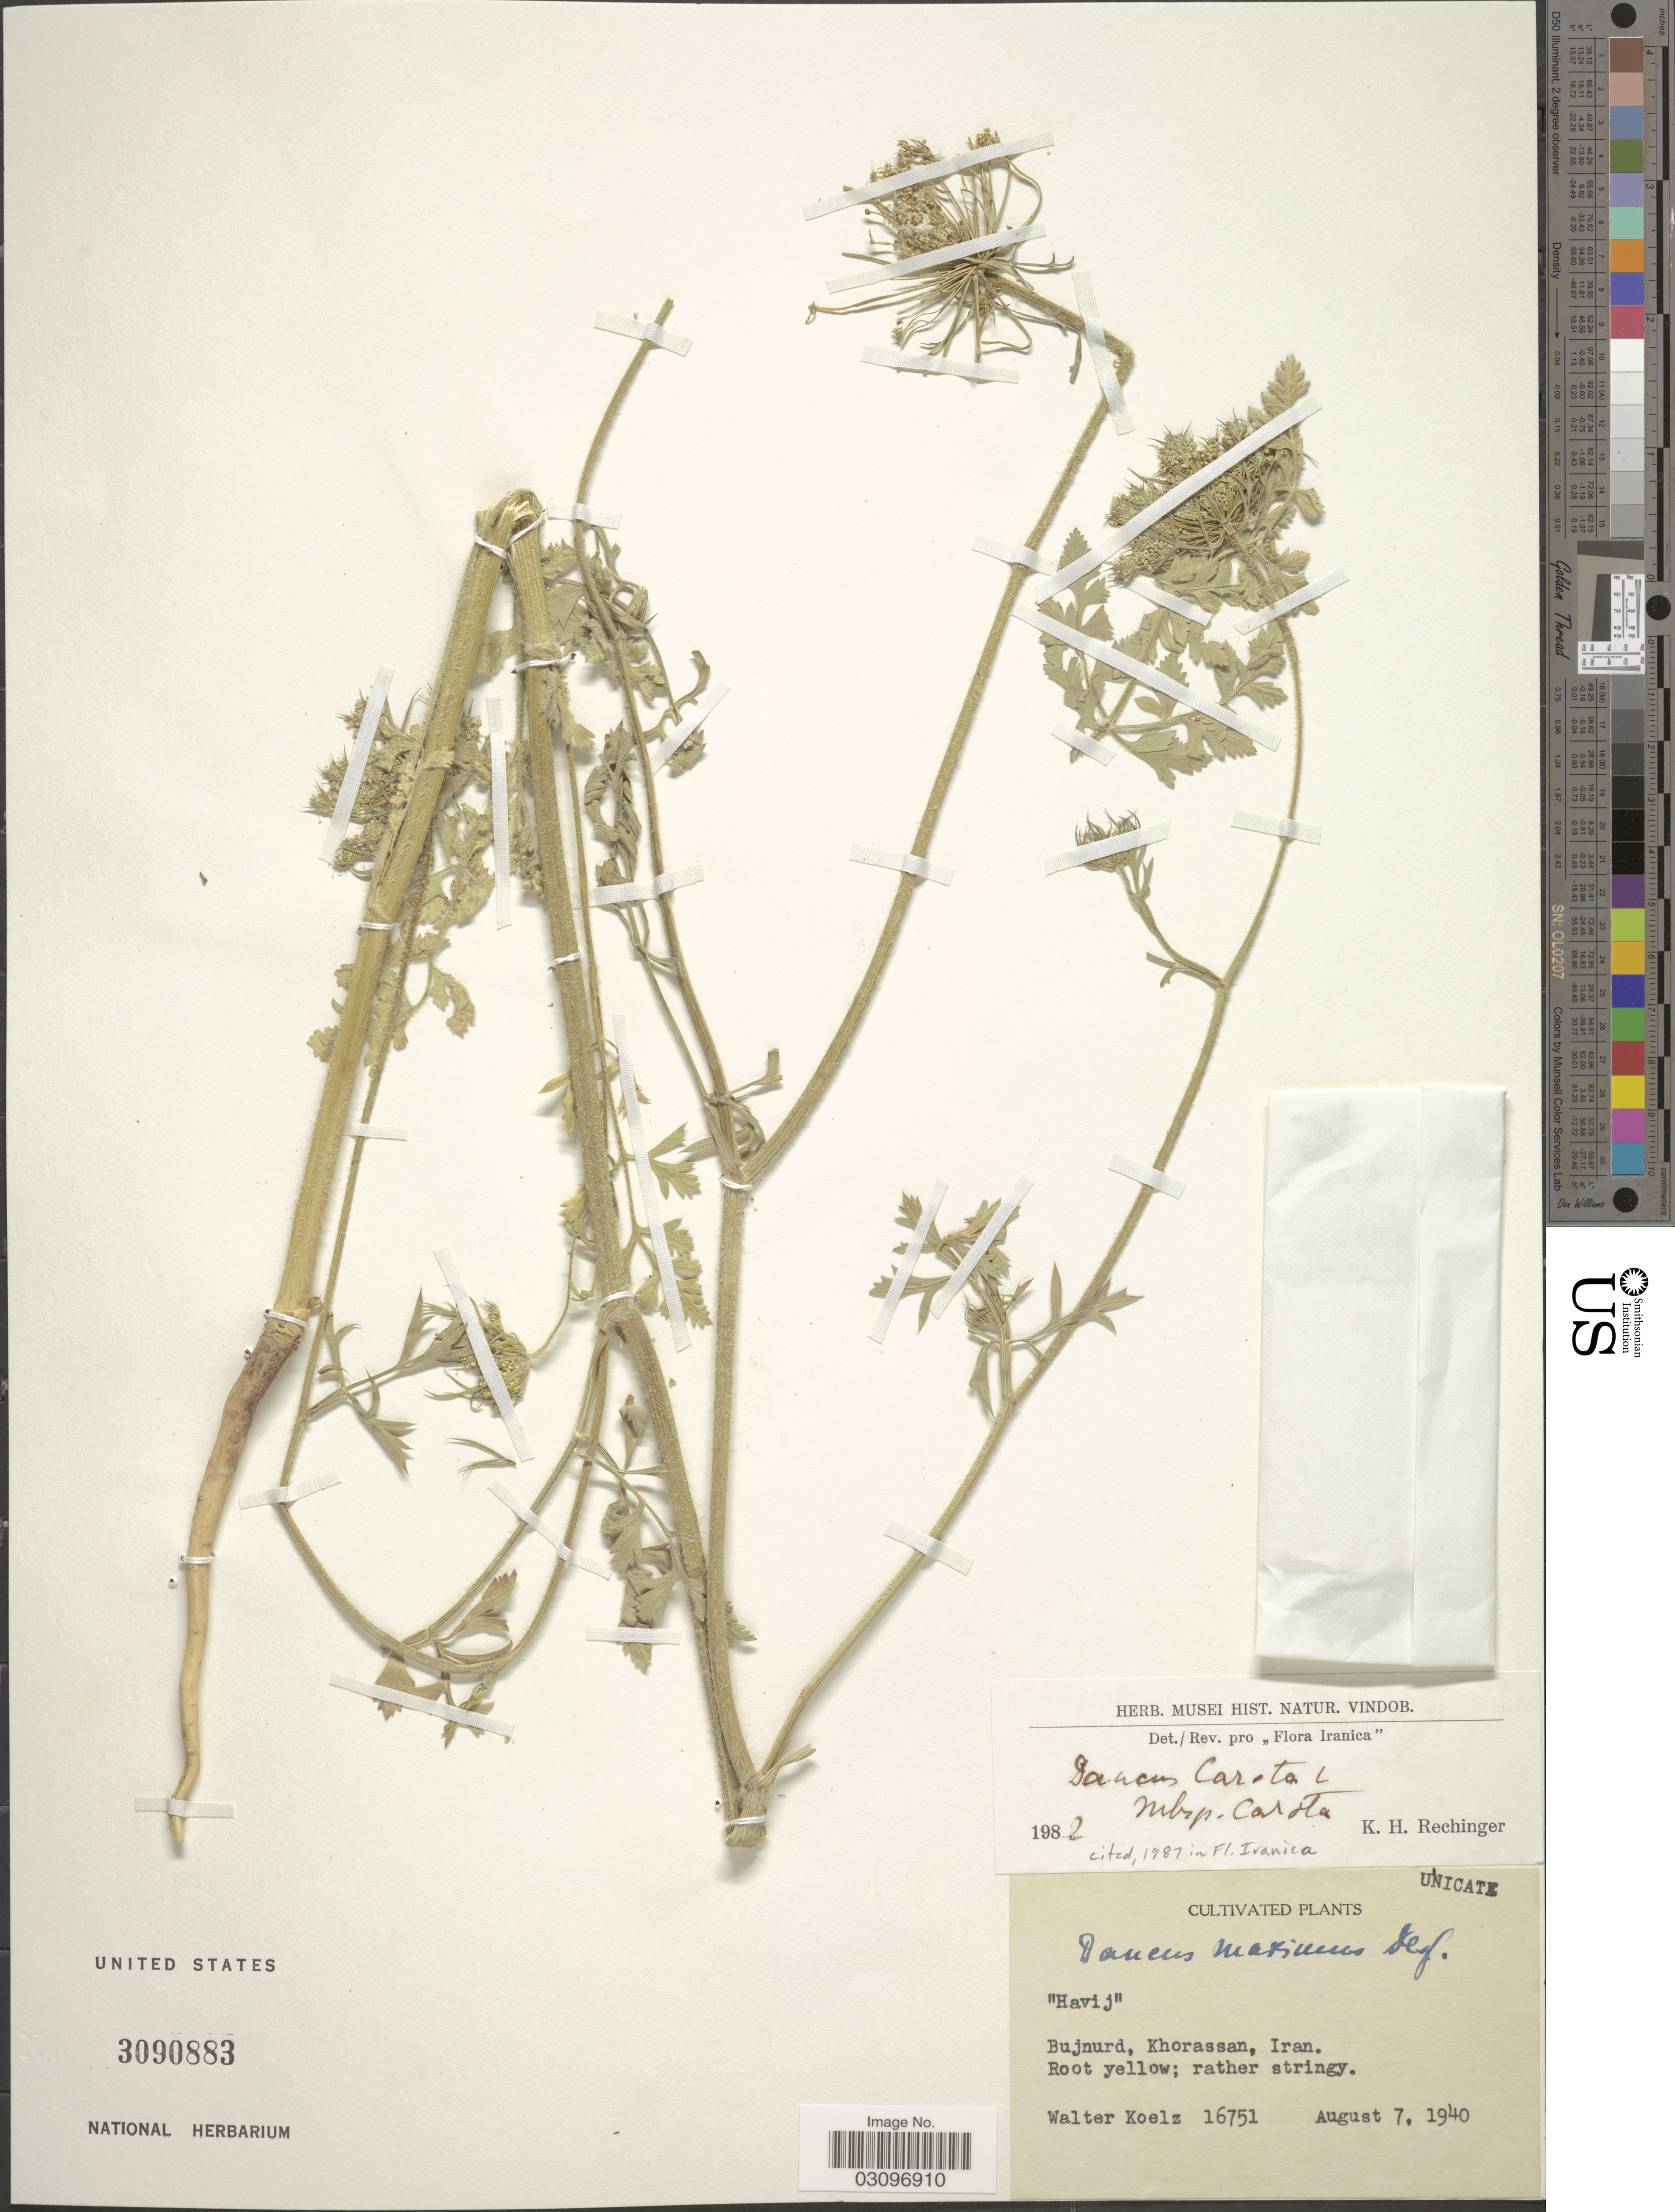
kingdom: Plantae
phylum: Tracheophyta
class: Magnoliopsida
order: Apiales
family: Apiaceae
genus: Daucus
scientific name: Daucus carota subsp. carota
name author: L.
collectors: W. N. Koelz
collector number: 16751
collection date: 1940-08-07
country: Iran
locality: Bujnurd, Khorassan.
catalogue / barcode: US 3090883